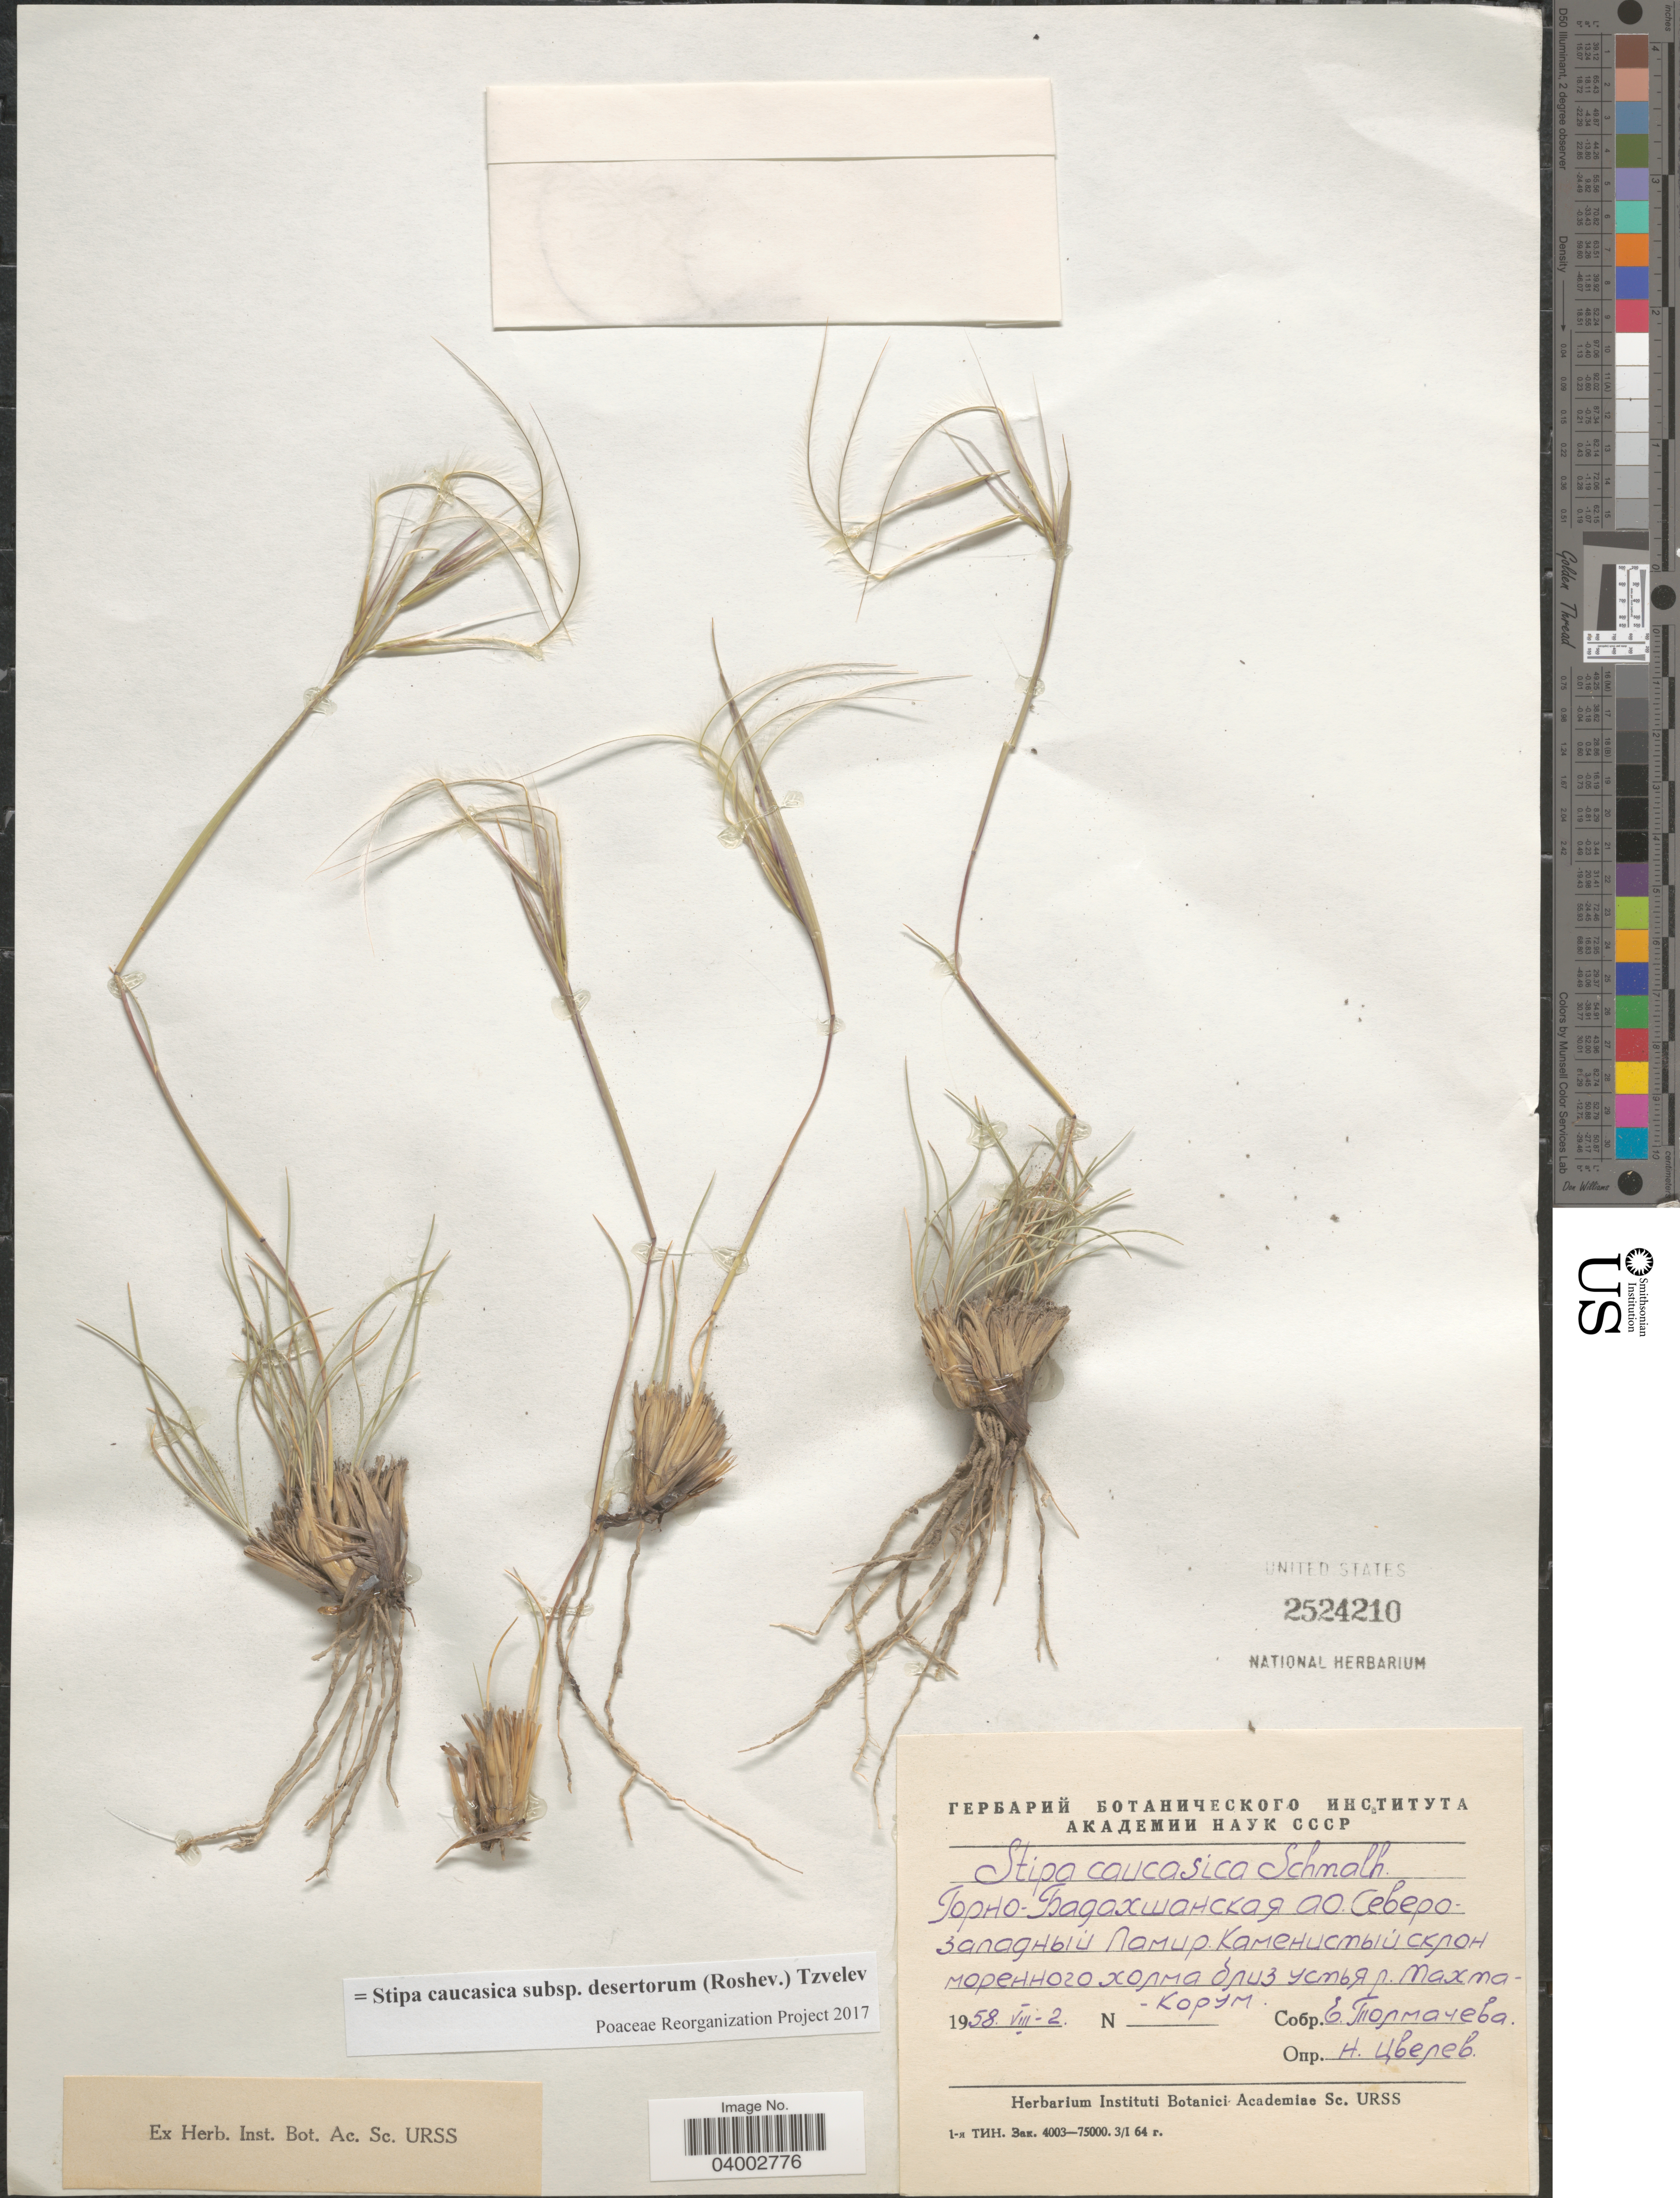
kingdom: Plantae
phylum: Tracheophyta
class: Liliopsida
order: Poales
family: Poaceae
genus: Stipa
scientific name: Stipa caucasica subsp. desertorum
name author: (Roshev.) Tzvelev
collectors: E. Tolmacheva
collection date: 1958-08-02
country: Tajikistan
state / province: Gorno-Badakhstan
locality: Mouth of river Takhta-Korum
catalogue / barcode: US 2524210